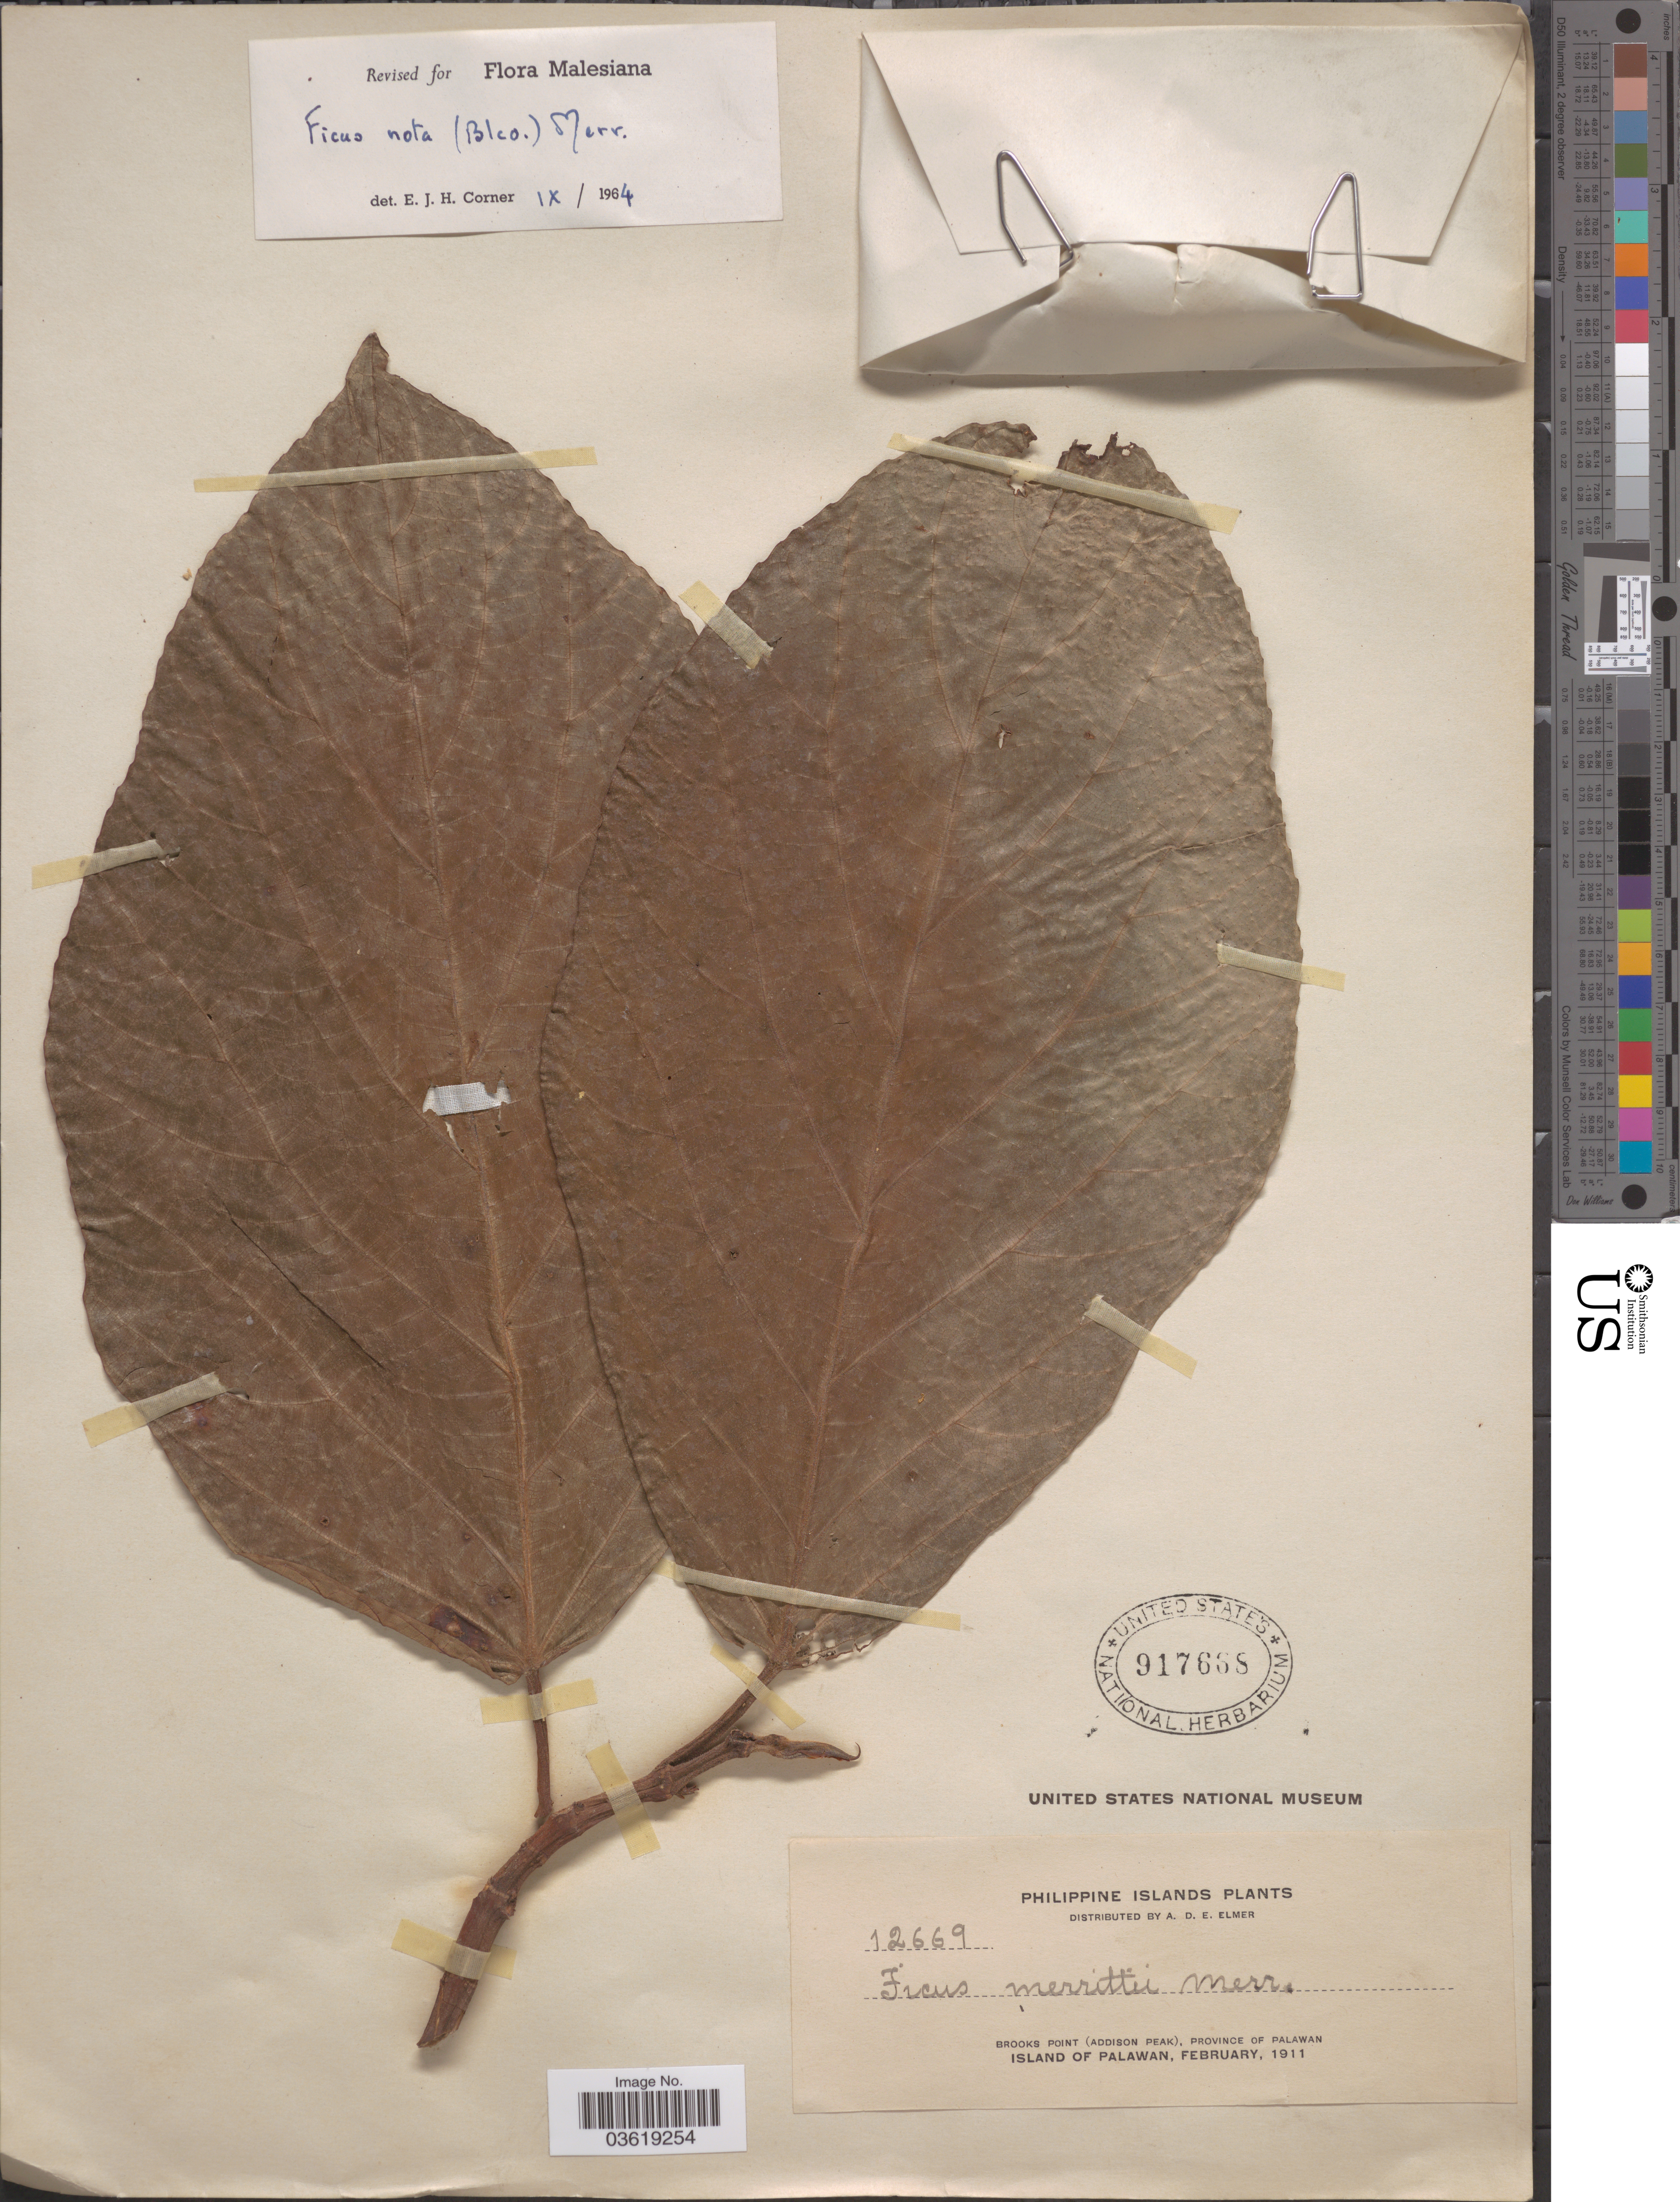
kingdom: Plantae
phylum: Tracheophyta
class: Magnoliopsida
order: Rosales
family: Moraceae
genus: Ficus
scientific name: Ficus nota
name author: (C.E. Blanco) Merr.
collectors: A. D. E. Elmer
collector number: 12669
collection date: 1911-02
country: Philippines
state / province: Mimaropa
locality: Philippine Islands. Brooks Point (Addison Peak), Province of Palawan, Island of Palawan.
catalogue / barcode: US 917668